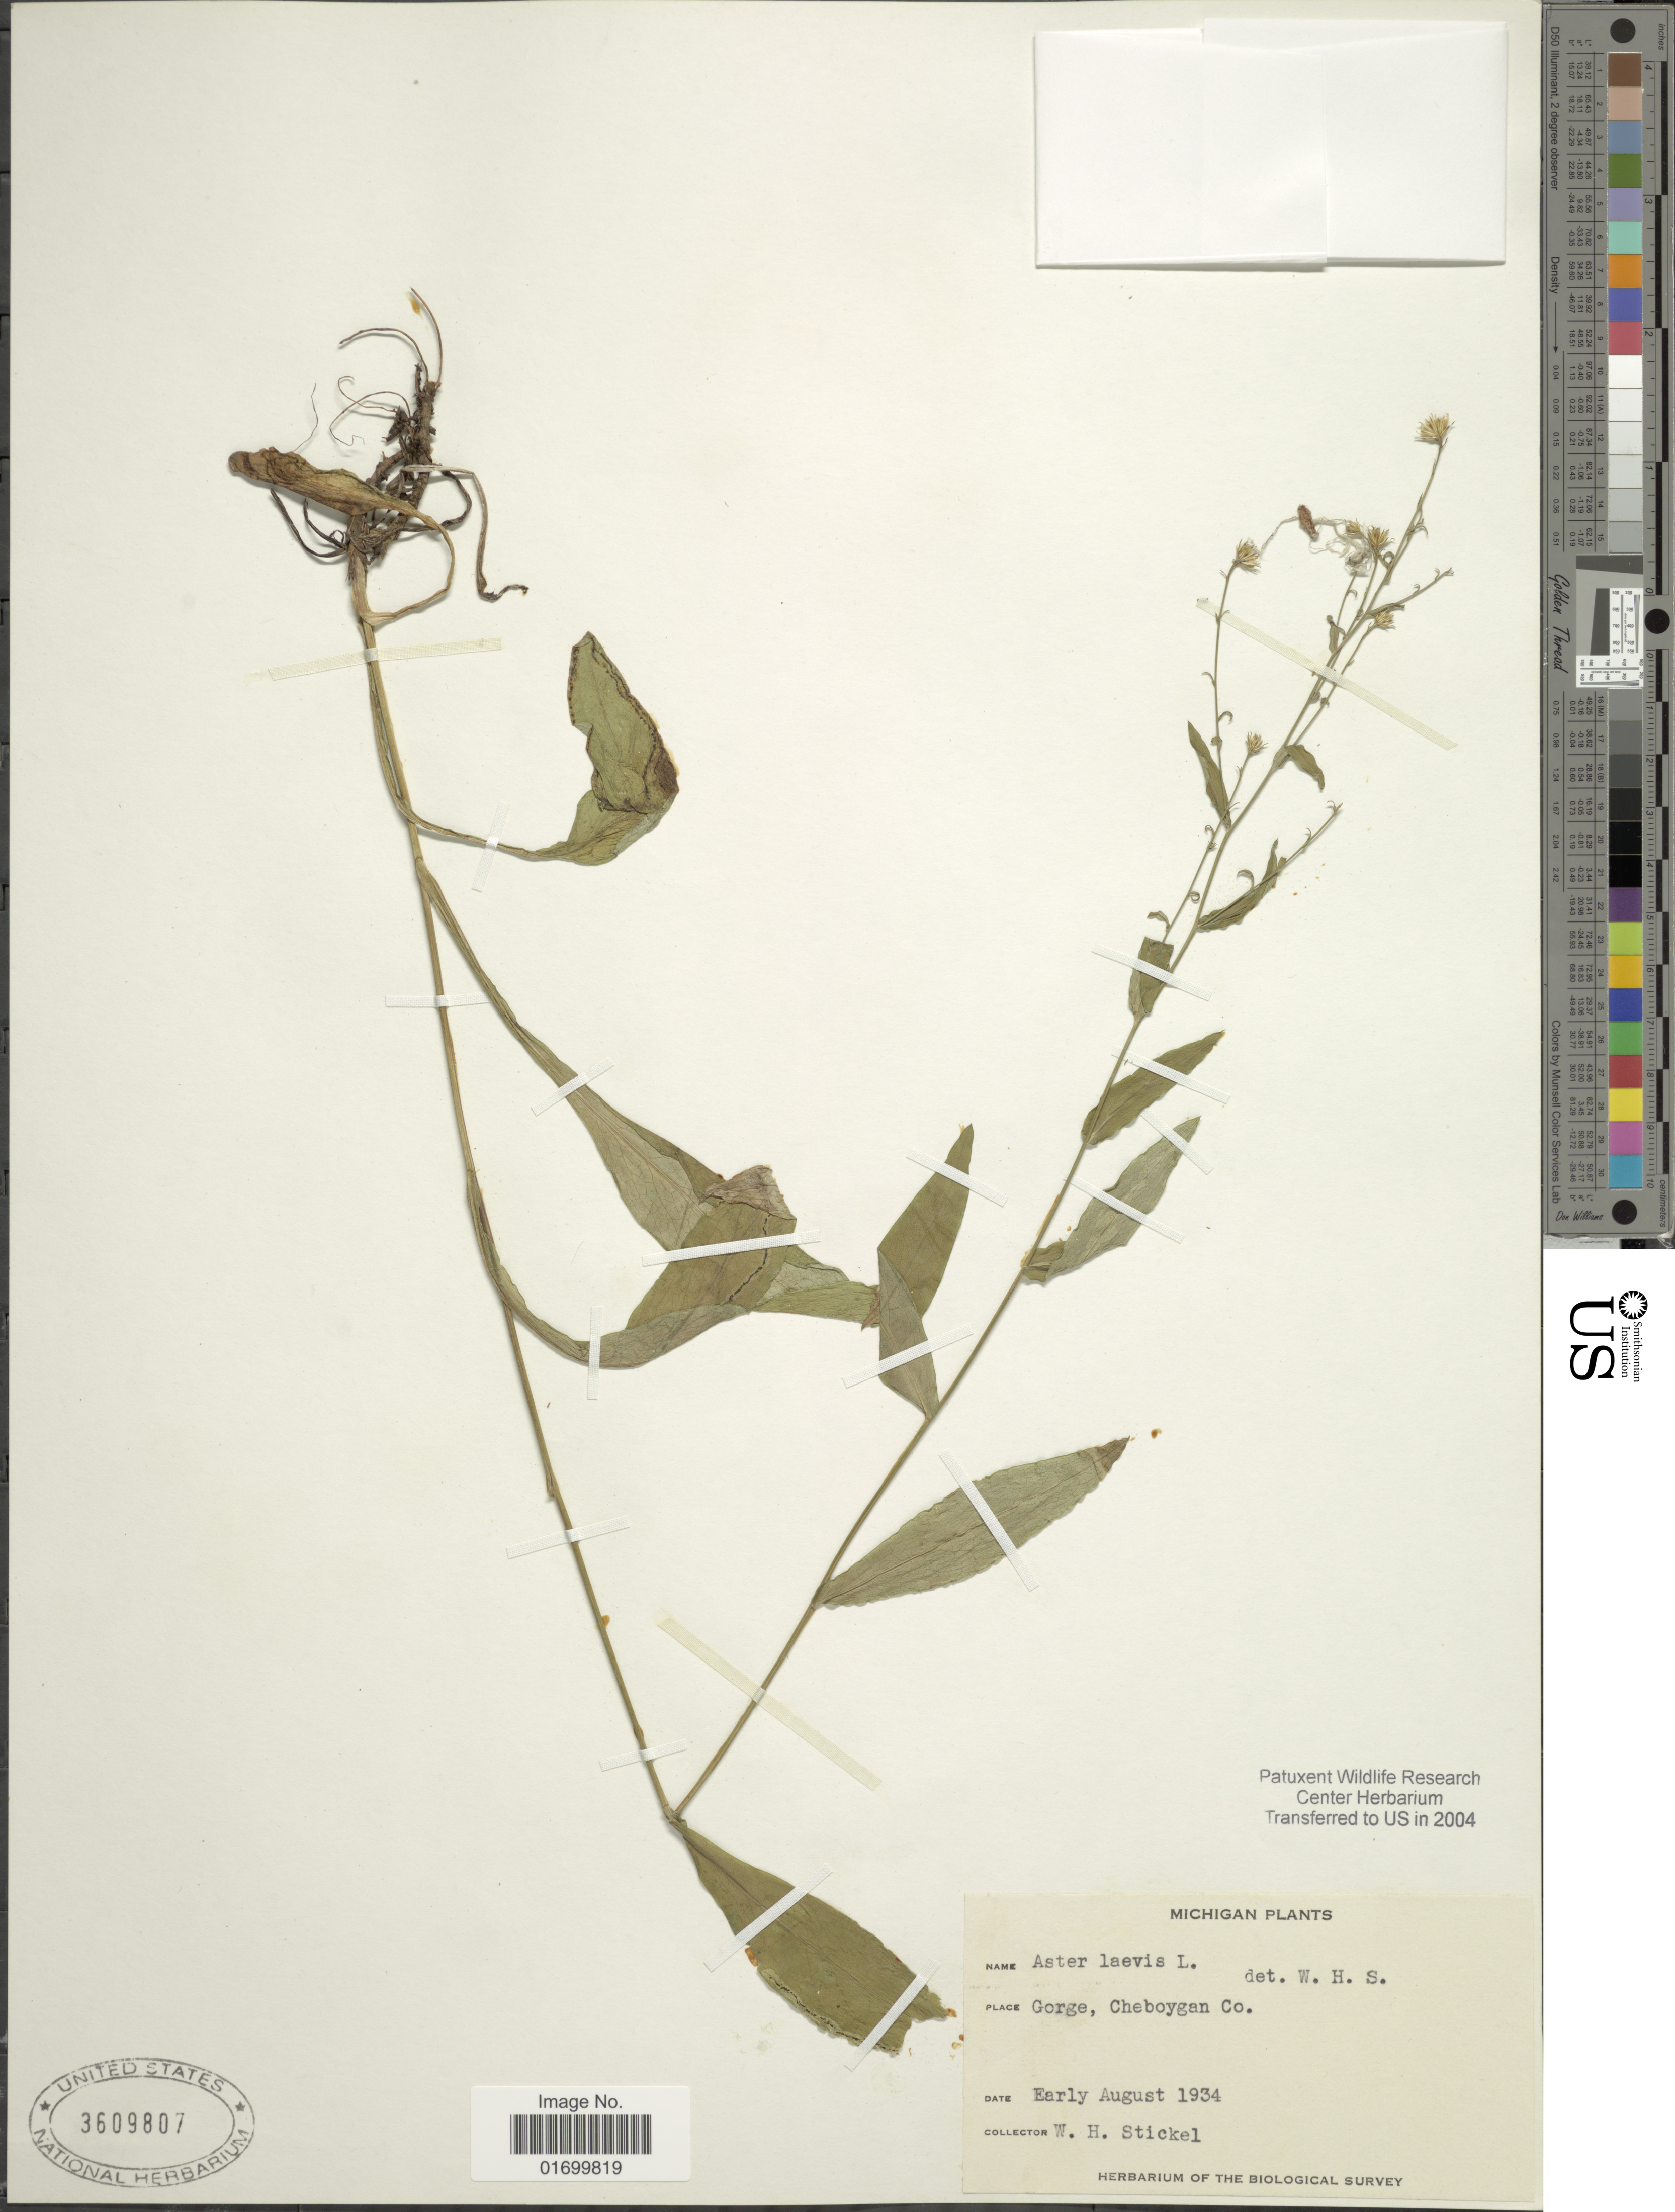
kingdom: Plantae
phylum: Tracheophyta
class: Magnoliopsida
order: Asterales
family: Asteraceae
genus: Symphyotrichum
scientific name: Symphyotrichum laeve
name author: (L.) Á. Löve & D. Löve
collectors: W. Stickel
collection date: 1934-08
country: United States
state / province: Michigan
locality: Gorge, Cheboygan Co.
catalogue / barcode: US 3609807